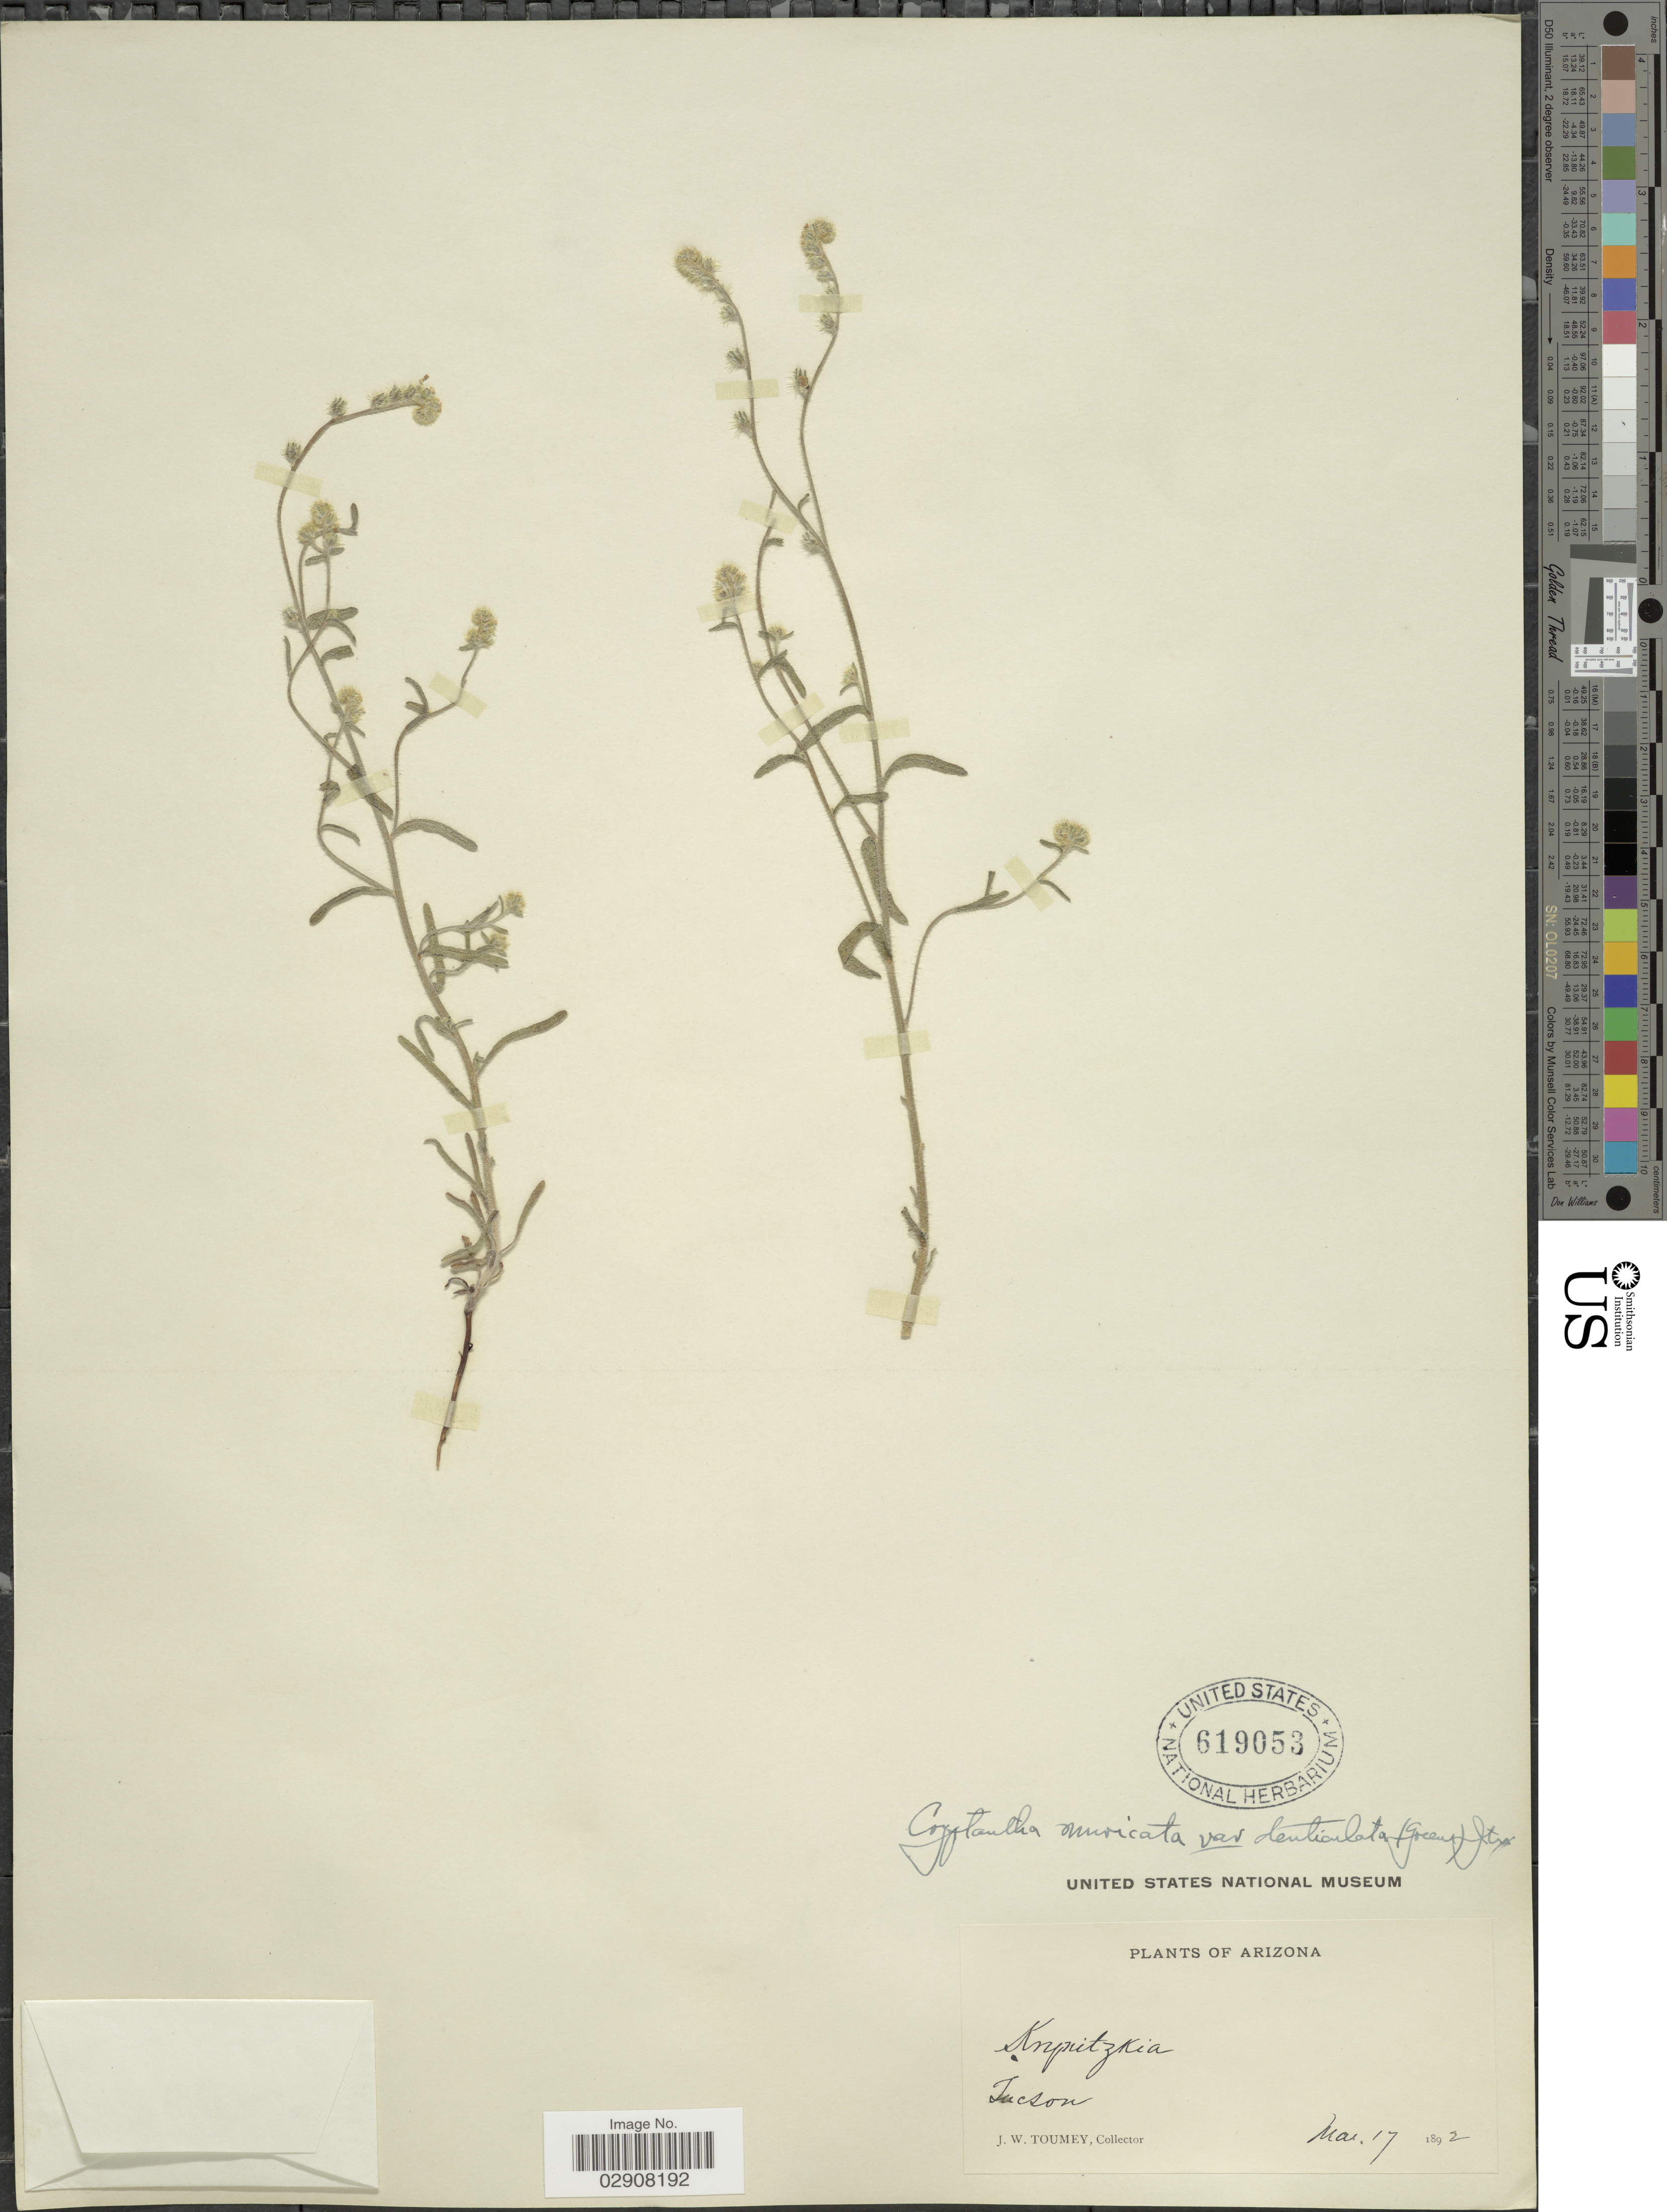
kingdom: Plantae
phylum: Tracheophyta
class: Magnoliopsida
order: Boraginales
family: Boraginaceae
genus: Cryptantha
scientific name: Cryptantha muricata var. denticulata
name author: (Greene) I.M. Johnst.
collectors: J. W. Toumey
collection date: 1892-05-17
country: United States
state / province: Arizona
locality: Tucson.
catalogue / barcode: US 619053